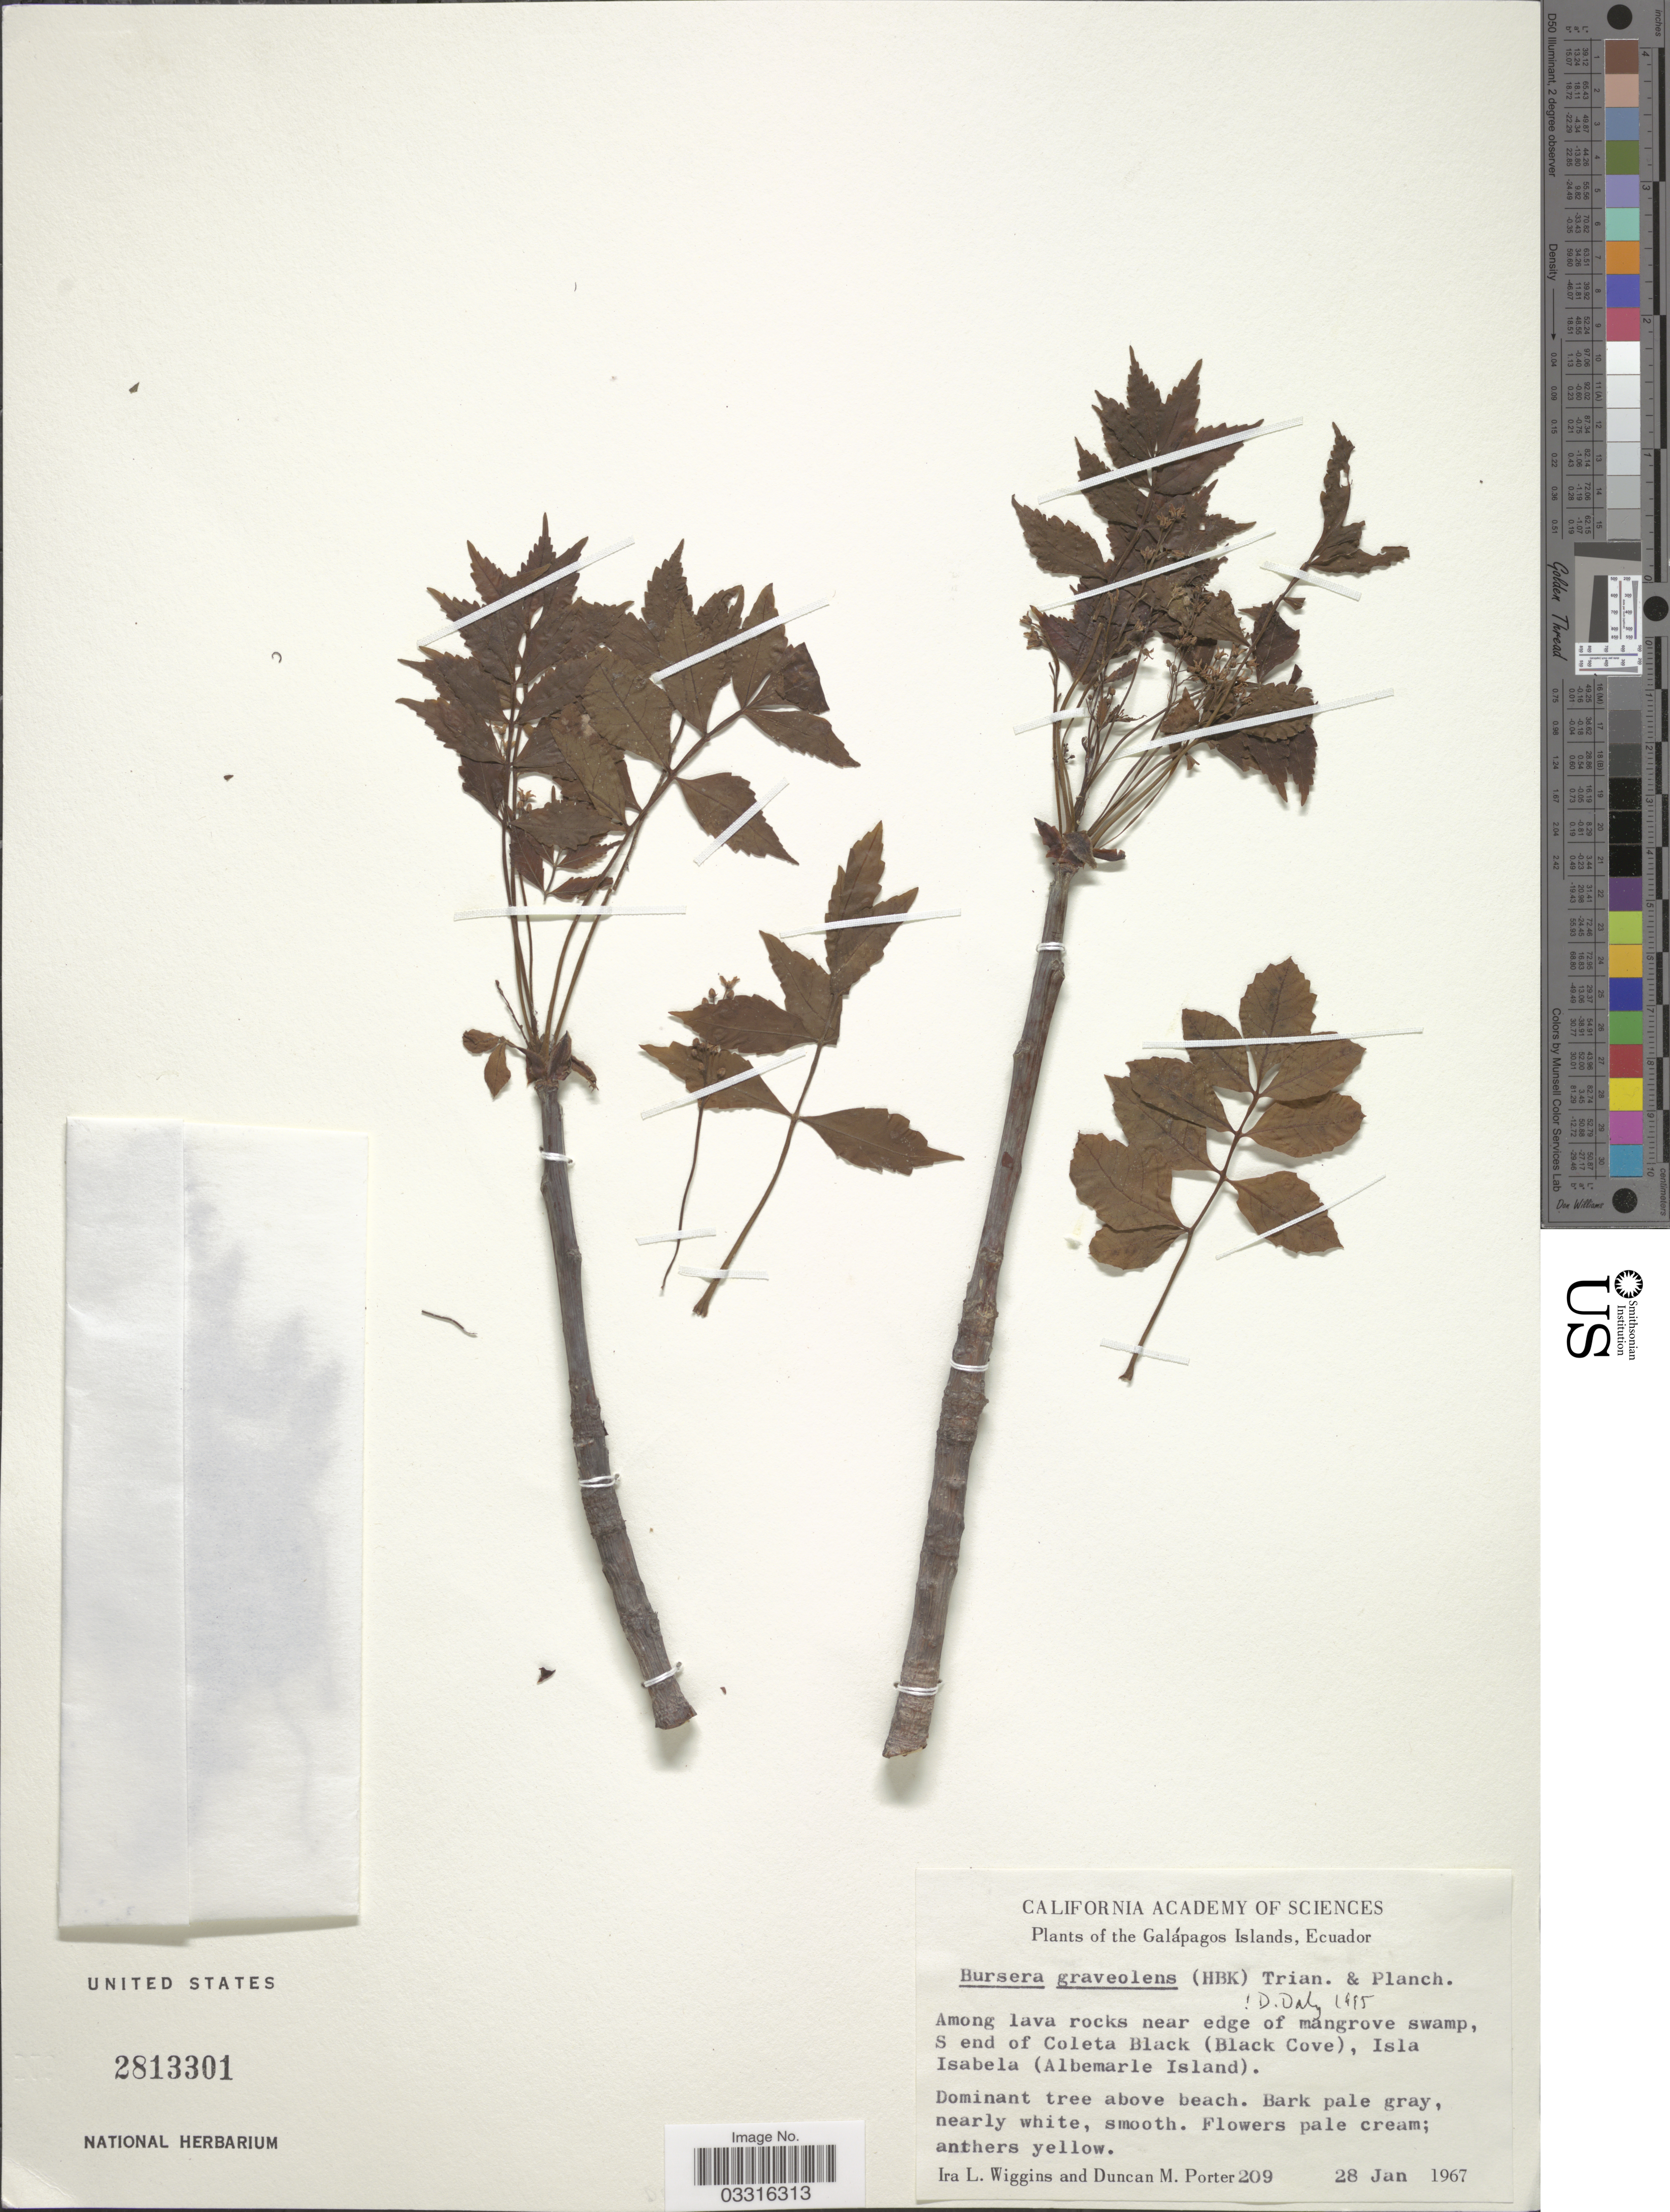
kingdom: Plantae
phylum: Tracheophyta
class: Magnoliopsida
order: Sapindales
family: Burseraceae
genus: Bursera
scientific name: Bursera graveolens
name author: (Kunth) Triana & Planch.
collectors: I. L. Wiggins & D. M. Porter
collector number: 209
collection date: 1967-01-28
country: Ecuador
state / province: Colón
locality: Galápagos Islands, Among lava rocks near edge of mangrove swamp, S end of Coleta Black (Black Cove), Isla Isabela (Albemarle Island).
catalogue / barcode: US 2813301